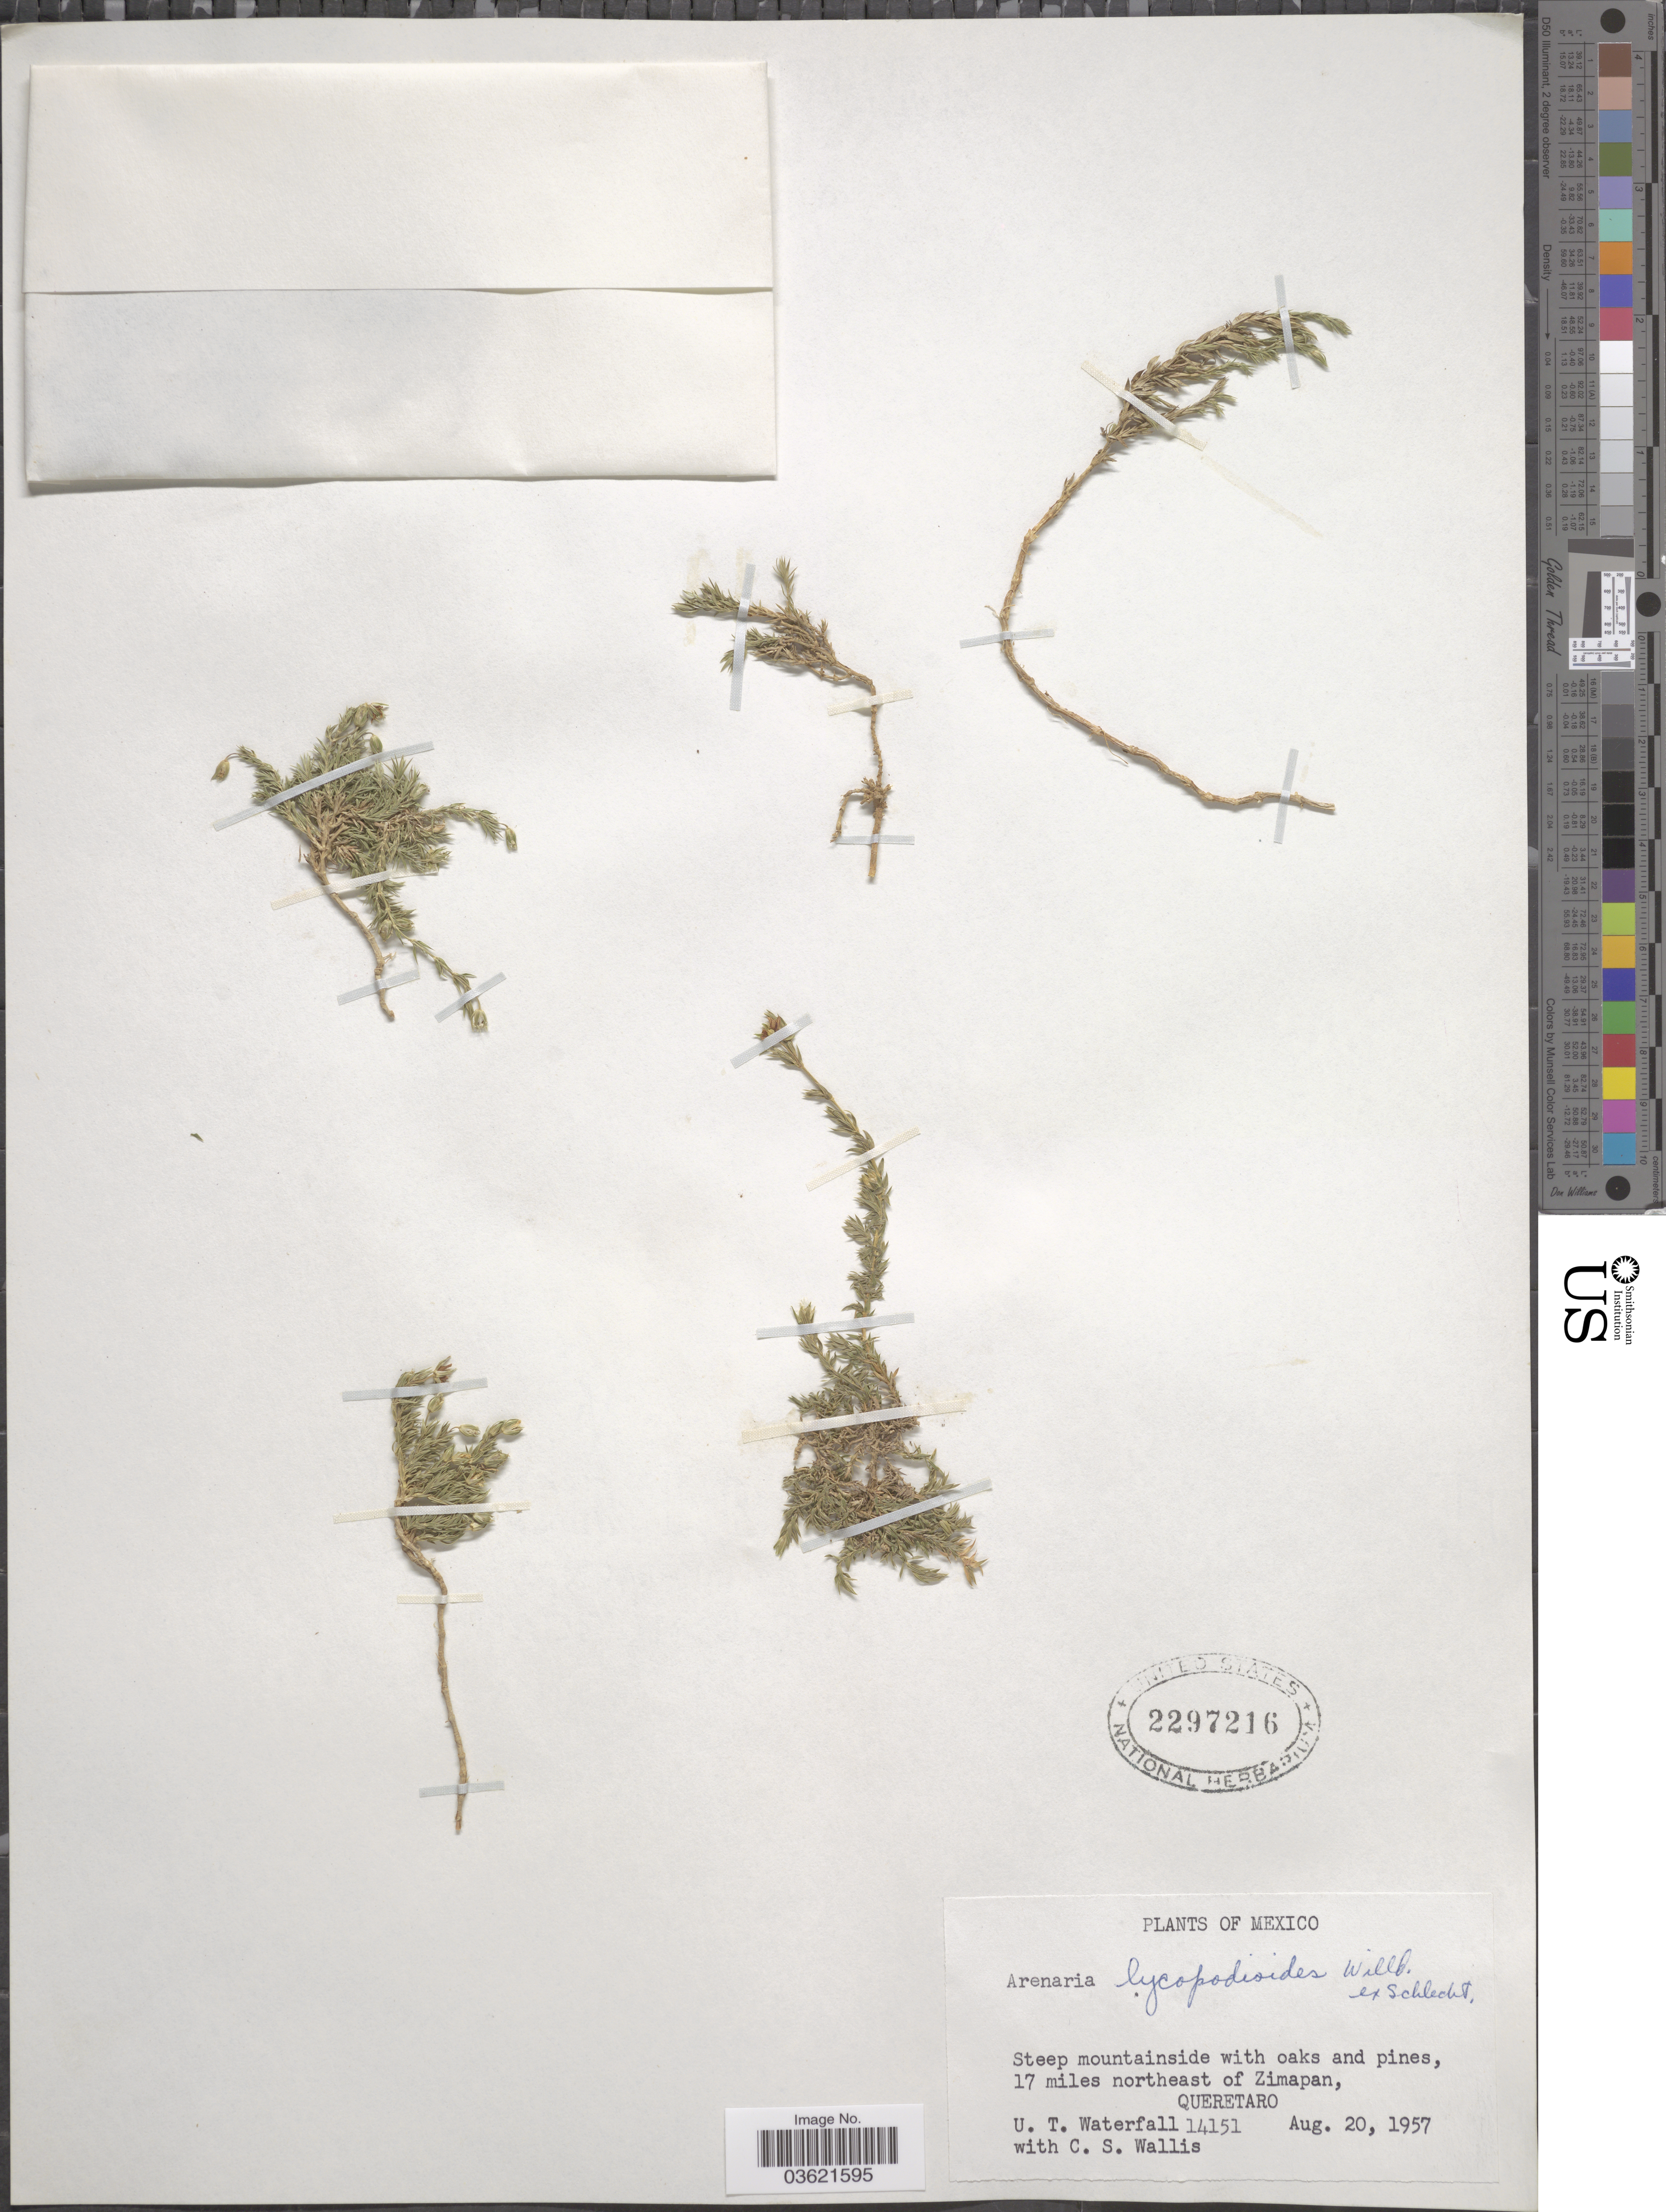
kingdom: Plantae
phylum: Tracheophyta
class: Magnoliopsida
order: Caryophyllales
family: Caryophyllaceae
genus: Arenaria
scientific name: Arenaria lycopodioides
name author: Willd. ex Schltdl.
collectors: U. T. Waterfall & C. S. Wallis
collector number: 14151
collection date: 1957-08-20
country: Mexico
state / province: Querétaro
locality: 17 miles northeast of Zimapan.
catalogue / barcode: US 2297216